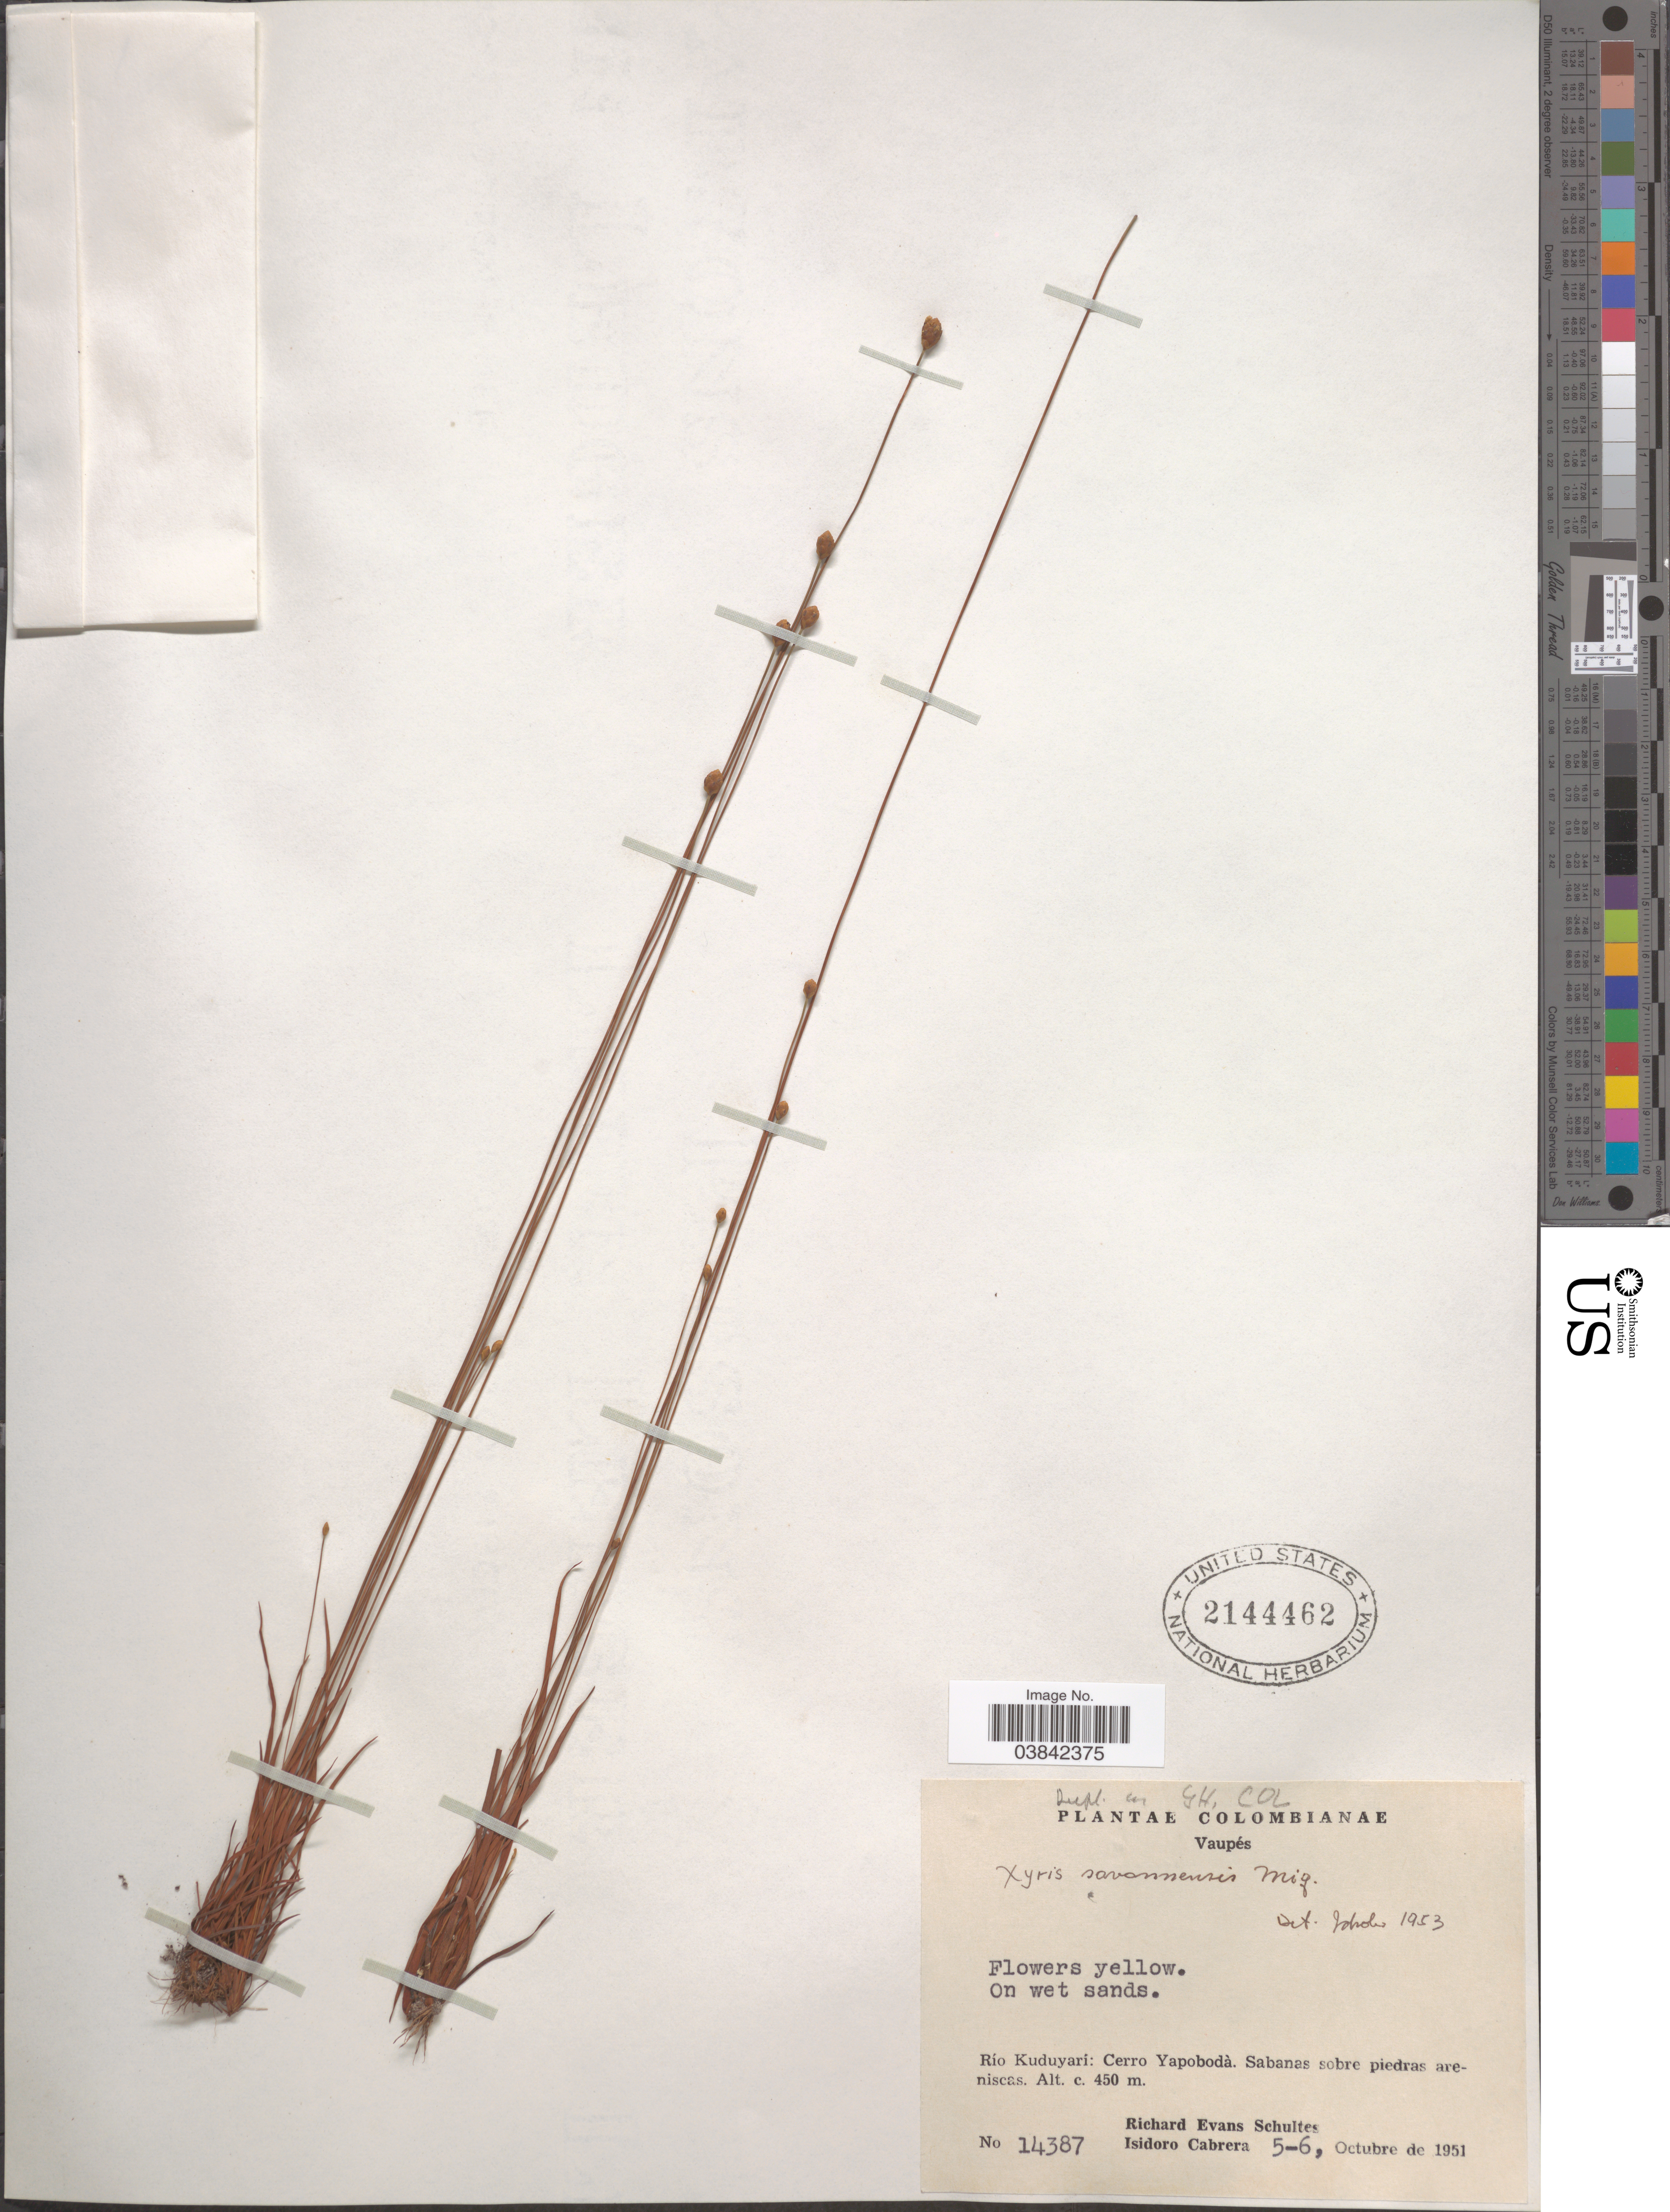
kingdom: Plantae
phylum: Tracheophyta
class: Liliopsida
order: Poales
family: Xyridaceae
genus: Xyris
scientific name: Xyris savanensis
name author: Miq.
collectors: R. E. Schultes & I. Cabrera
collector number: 14387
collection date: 1951-10-05/1951-10-06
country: Colombia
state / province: Vaupés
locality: Río Kuduyarí: Cerro Yapobodá. Sabanas sobre piedras areniscas.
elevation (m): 450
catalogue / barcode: US 2144462